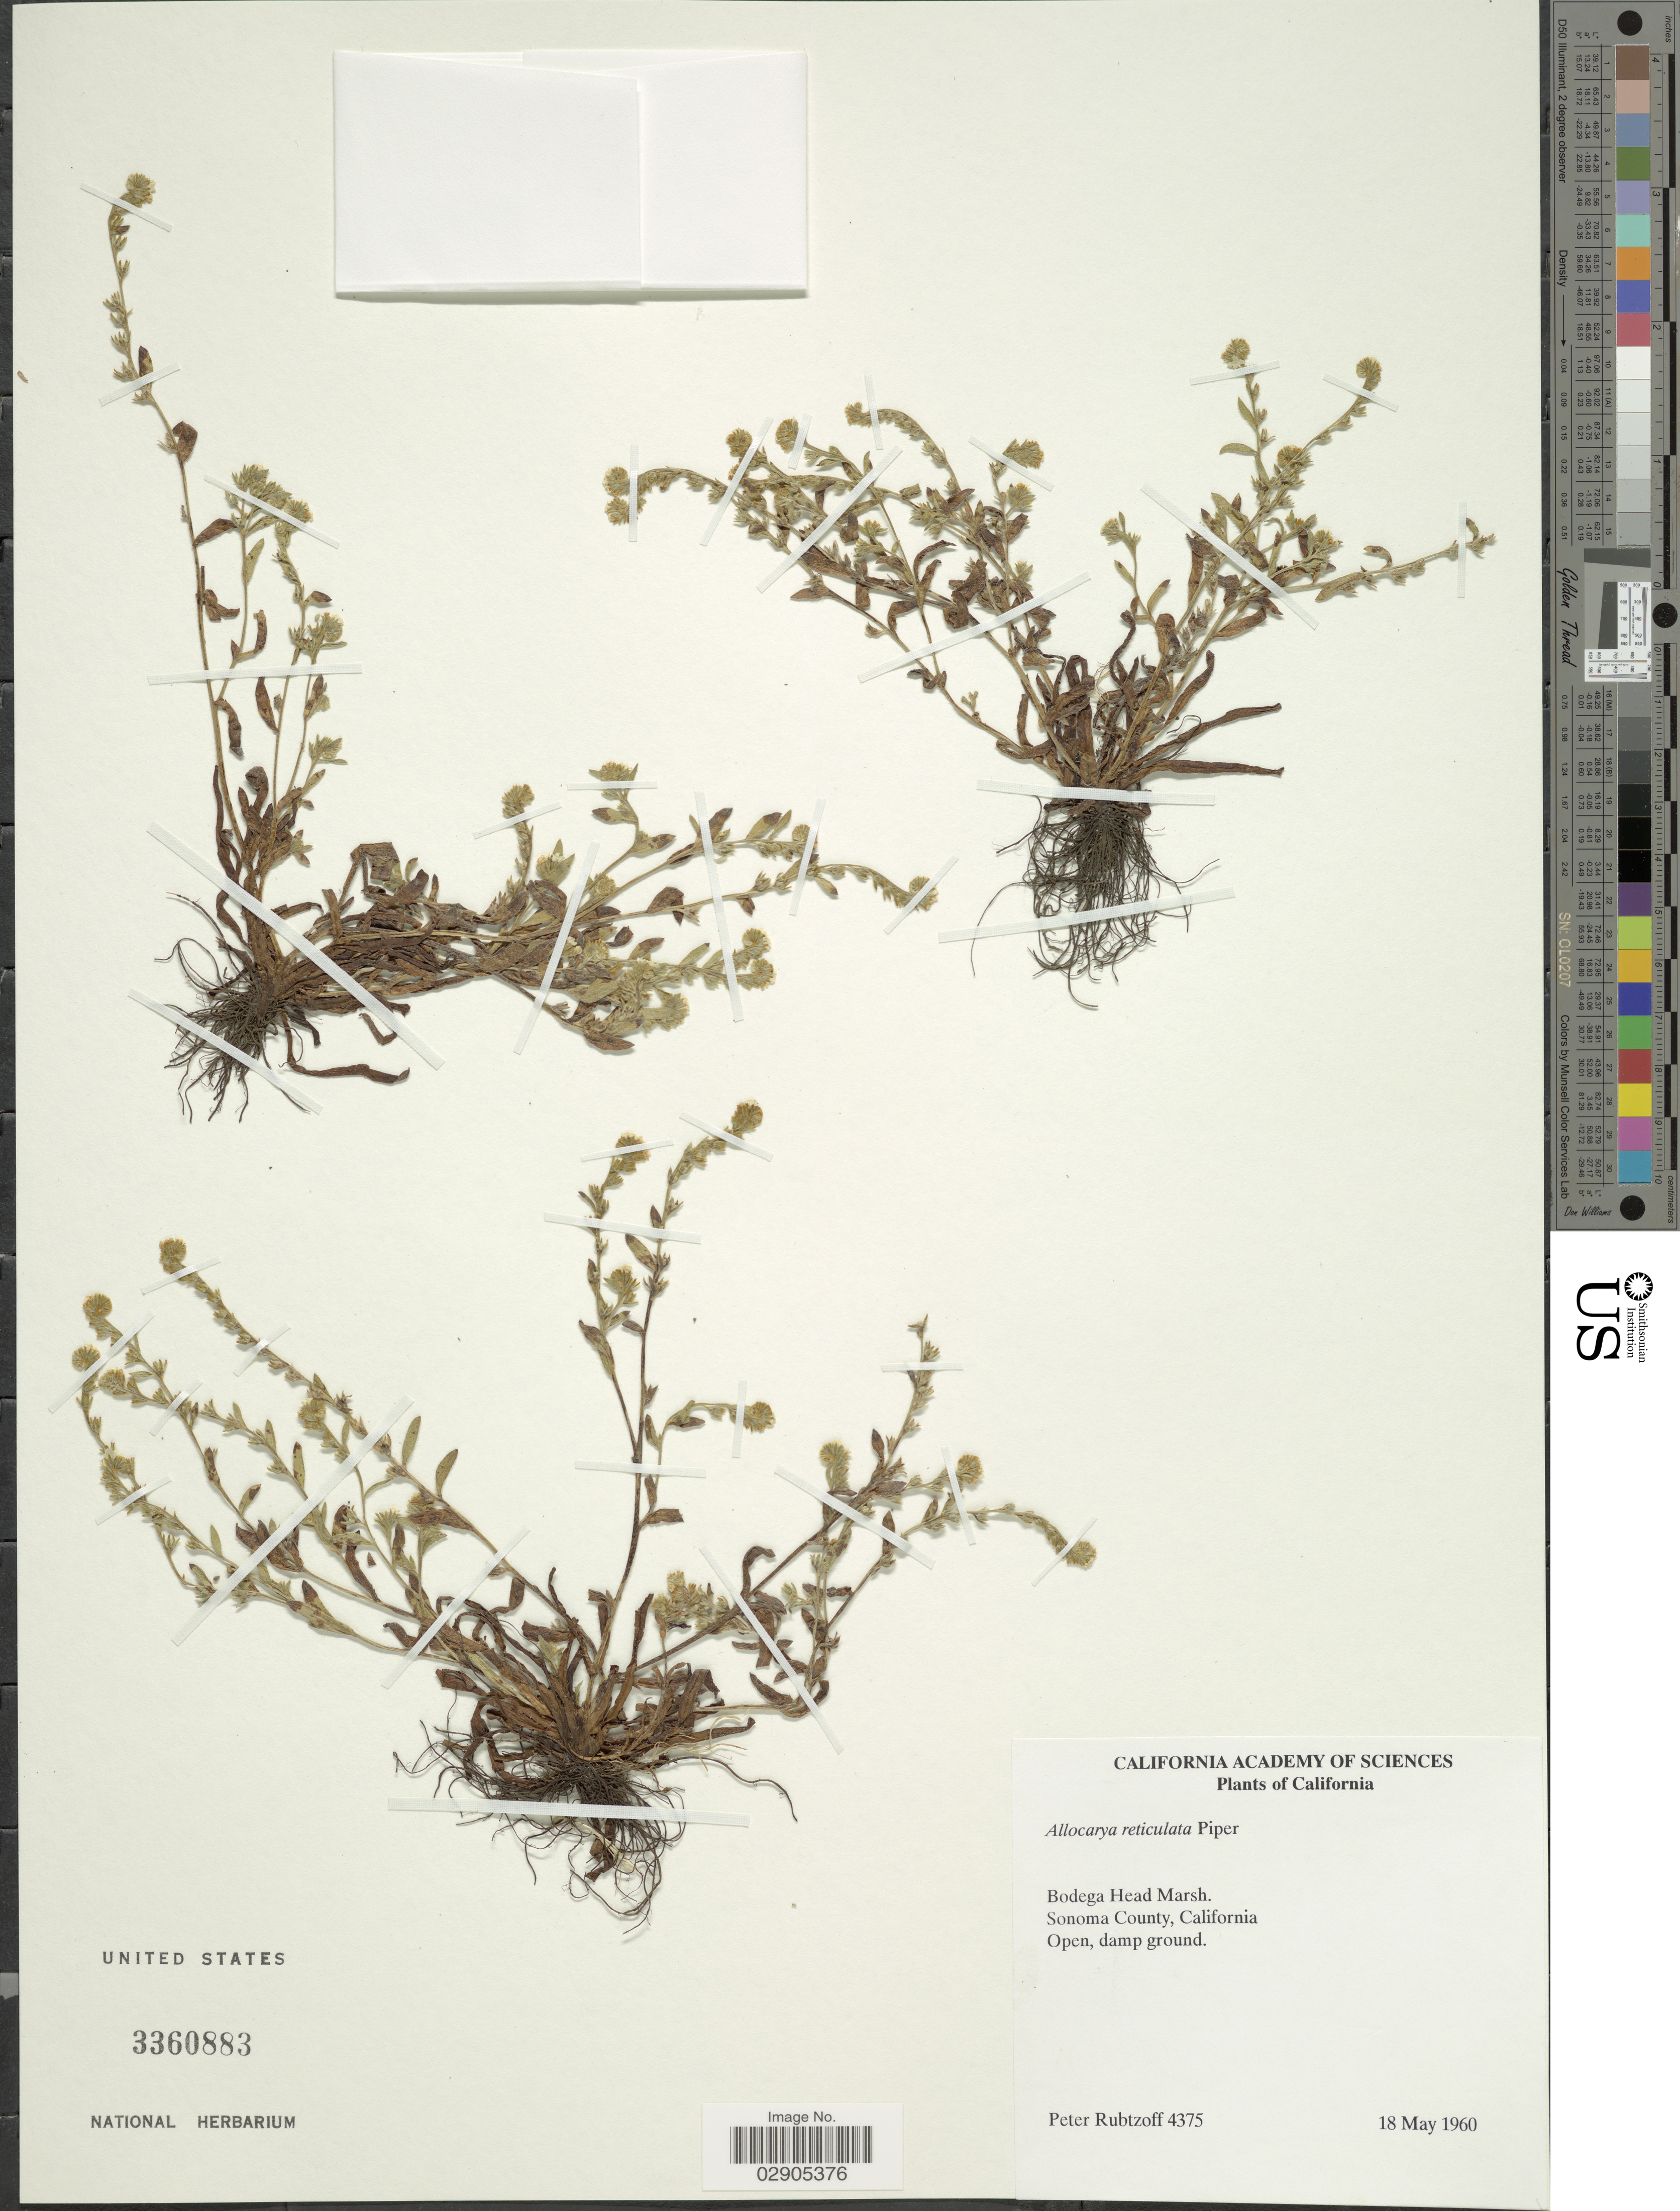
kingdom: Plantae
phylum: Tracheophyta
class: Magnoliopsida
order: Boraginales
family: Boraginaceae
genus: Allocarya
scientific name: Allocarya reticulata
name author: Piper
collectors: P. Rubtzoff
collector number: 4375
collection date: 1960-05-18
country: United States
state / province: California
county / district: Sonoma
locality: Bodega Head Marsh. Sonoma County.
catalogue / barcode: US 3360883